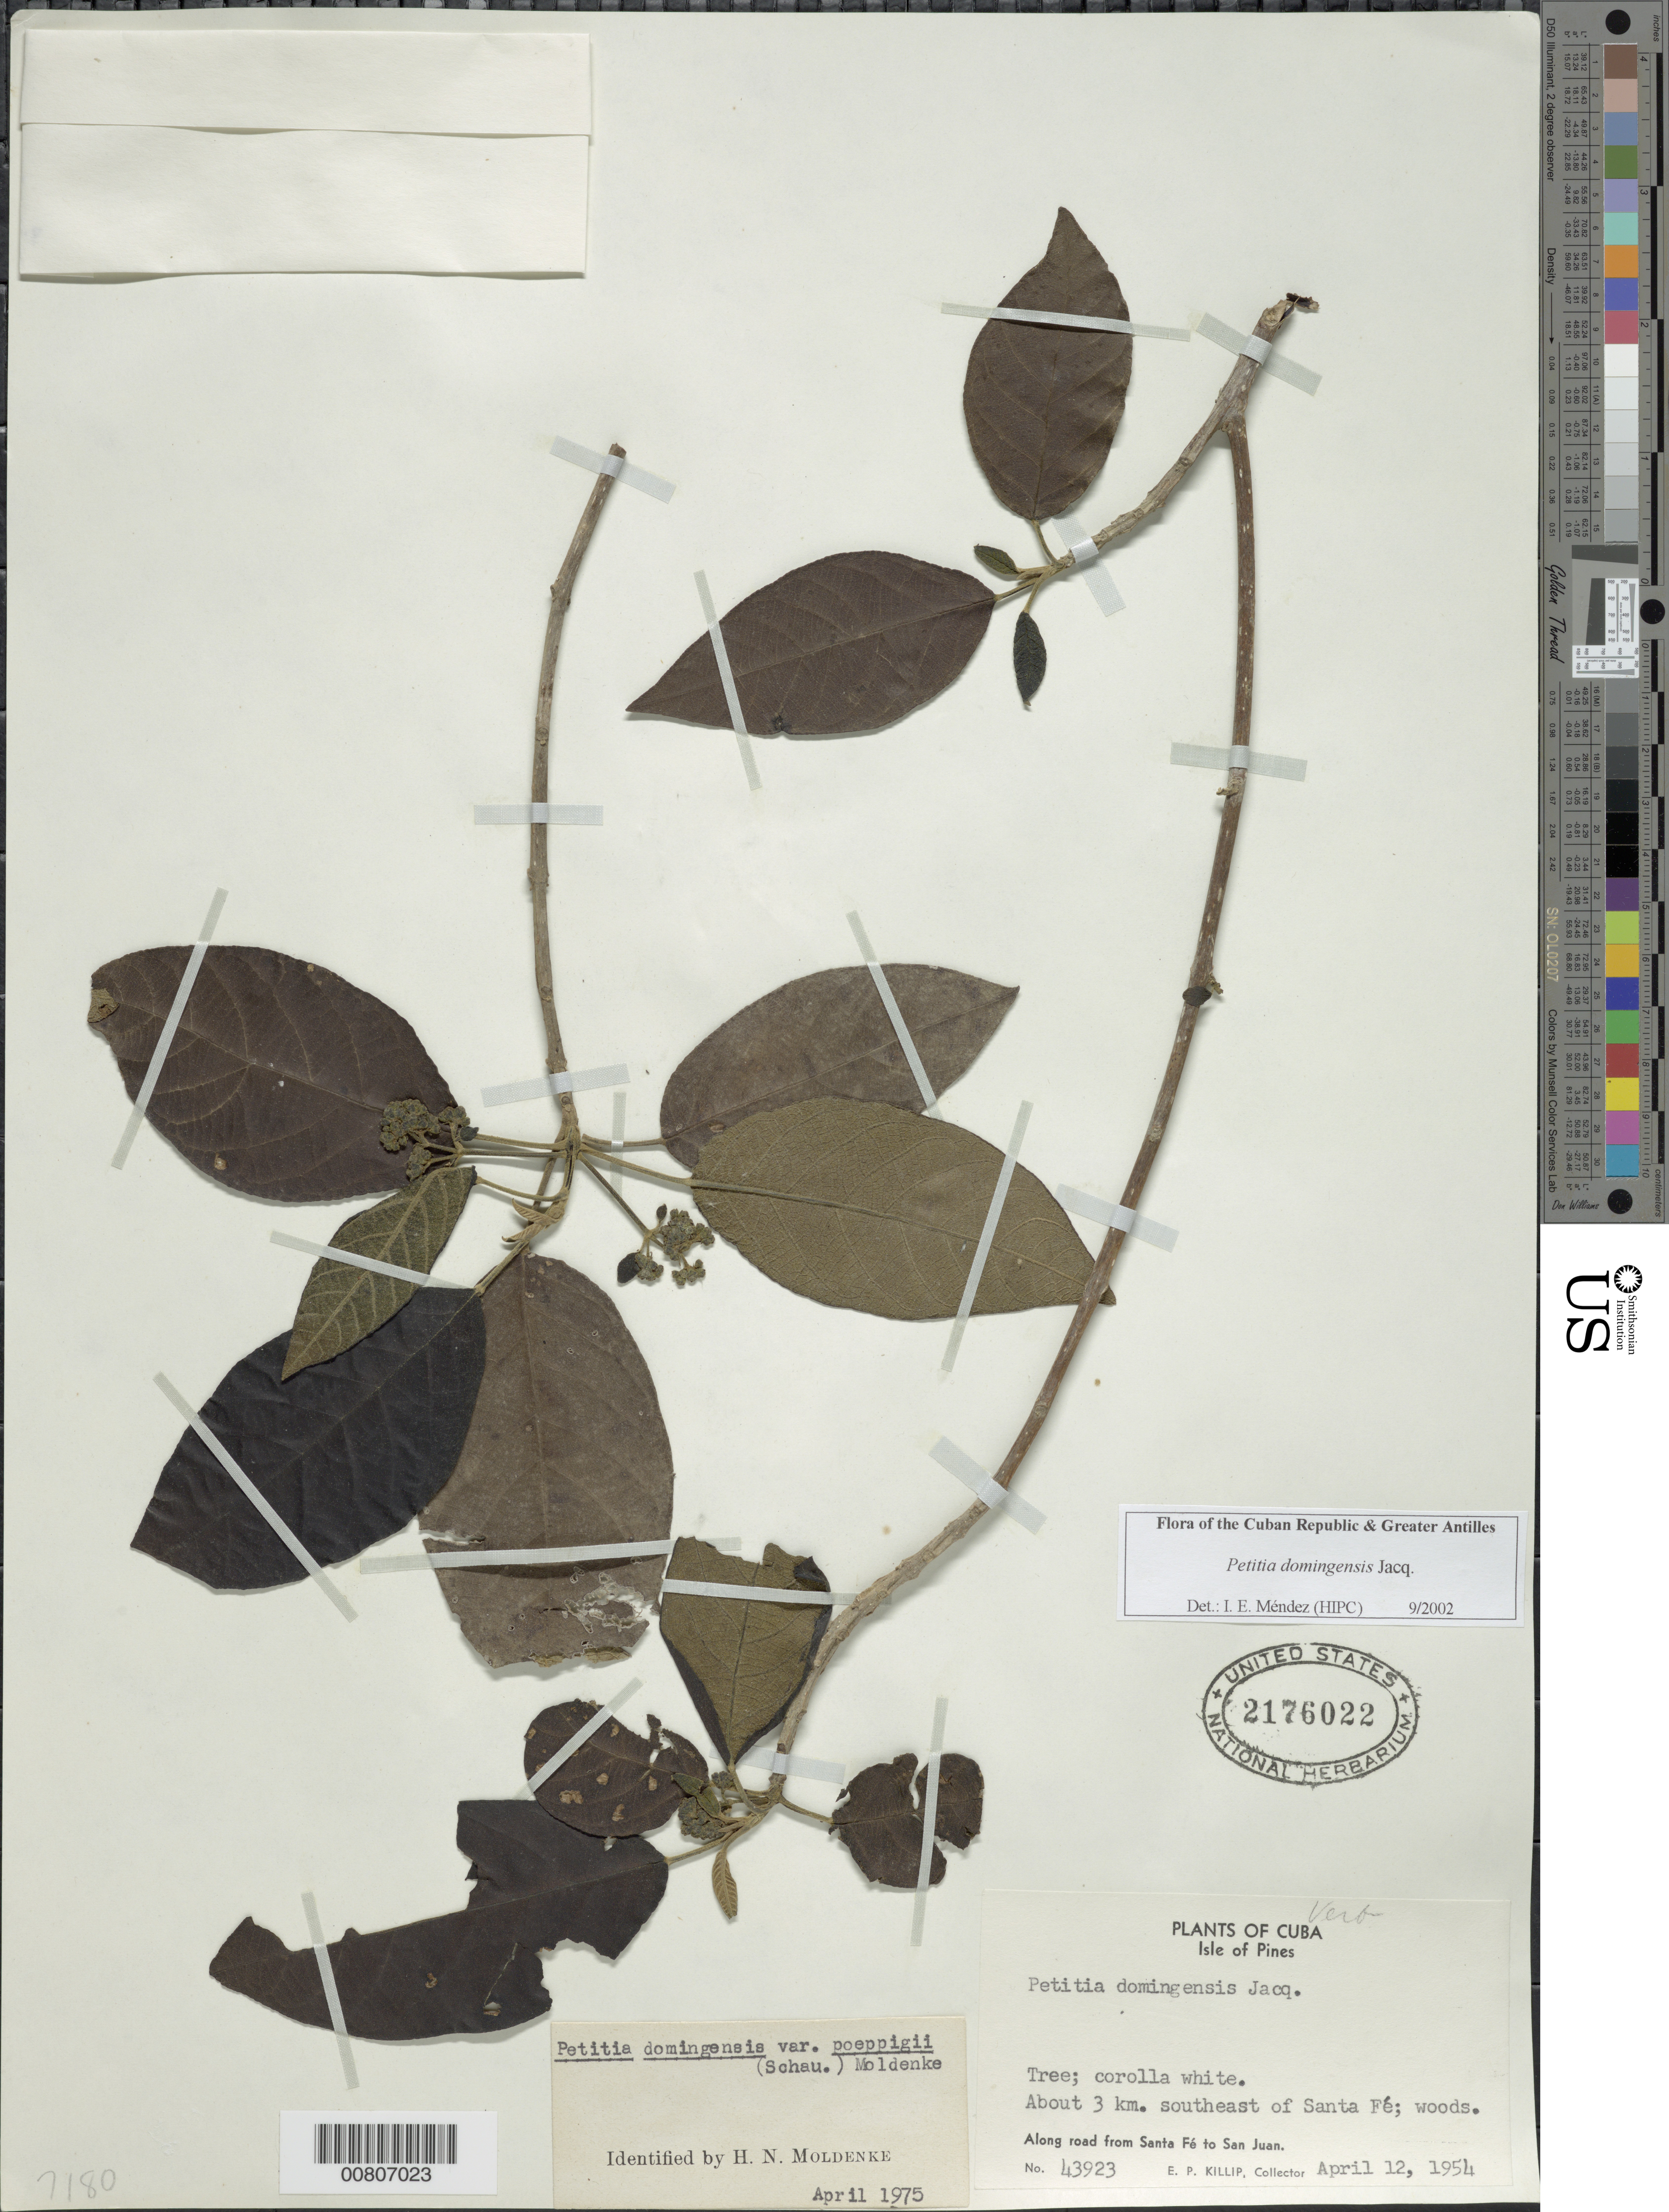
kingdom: Plantae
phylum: Tracheophyta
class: Magnoliopsida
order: Lamiales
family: Lamiaceae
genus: Petitia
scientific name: Petitia domingensis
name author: Jacq.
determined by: Méndez, Isidro E., (HIPC)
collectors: E. P. Killip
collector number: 43923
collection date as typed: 12 Apr 1954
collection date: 1954-04-12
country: Cuba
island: Isla de la Juventud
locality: Isle of Pines [Isla de la Juventud], road from Santa Fé to San Juan, 3 km SE of Santa Fé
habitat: Woods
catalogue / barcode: US 2176022